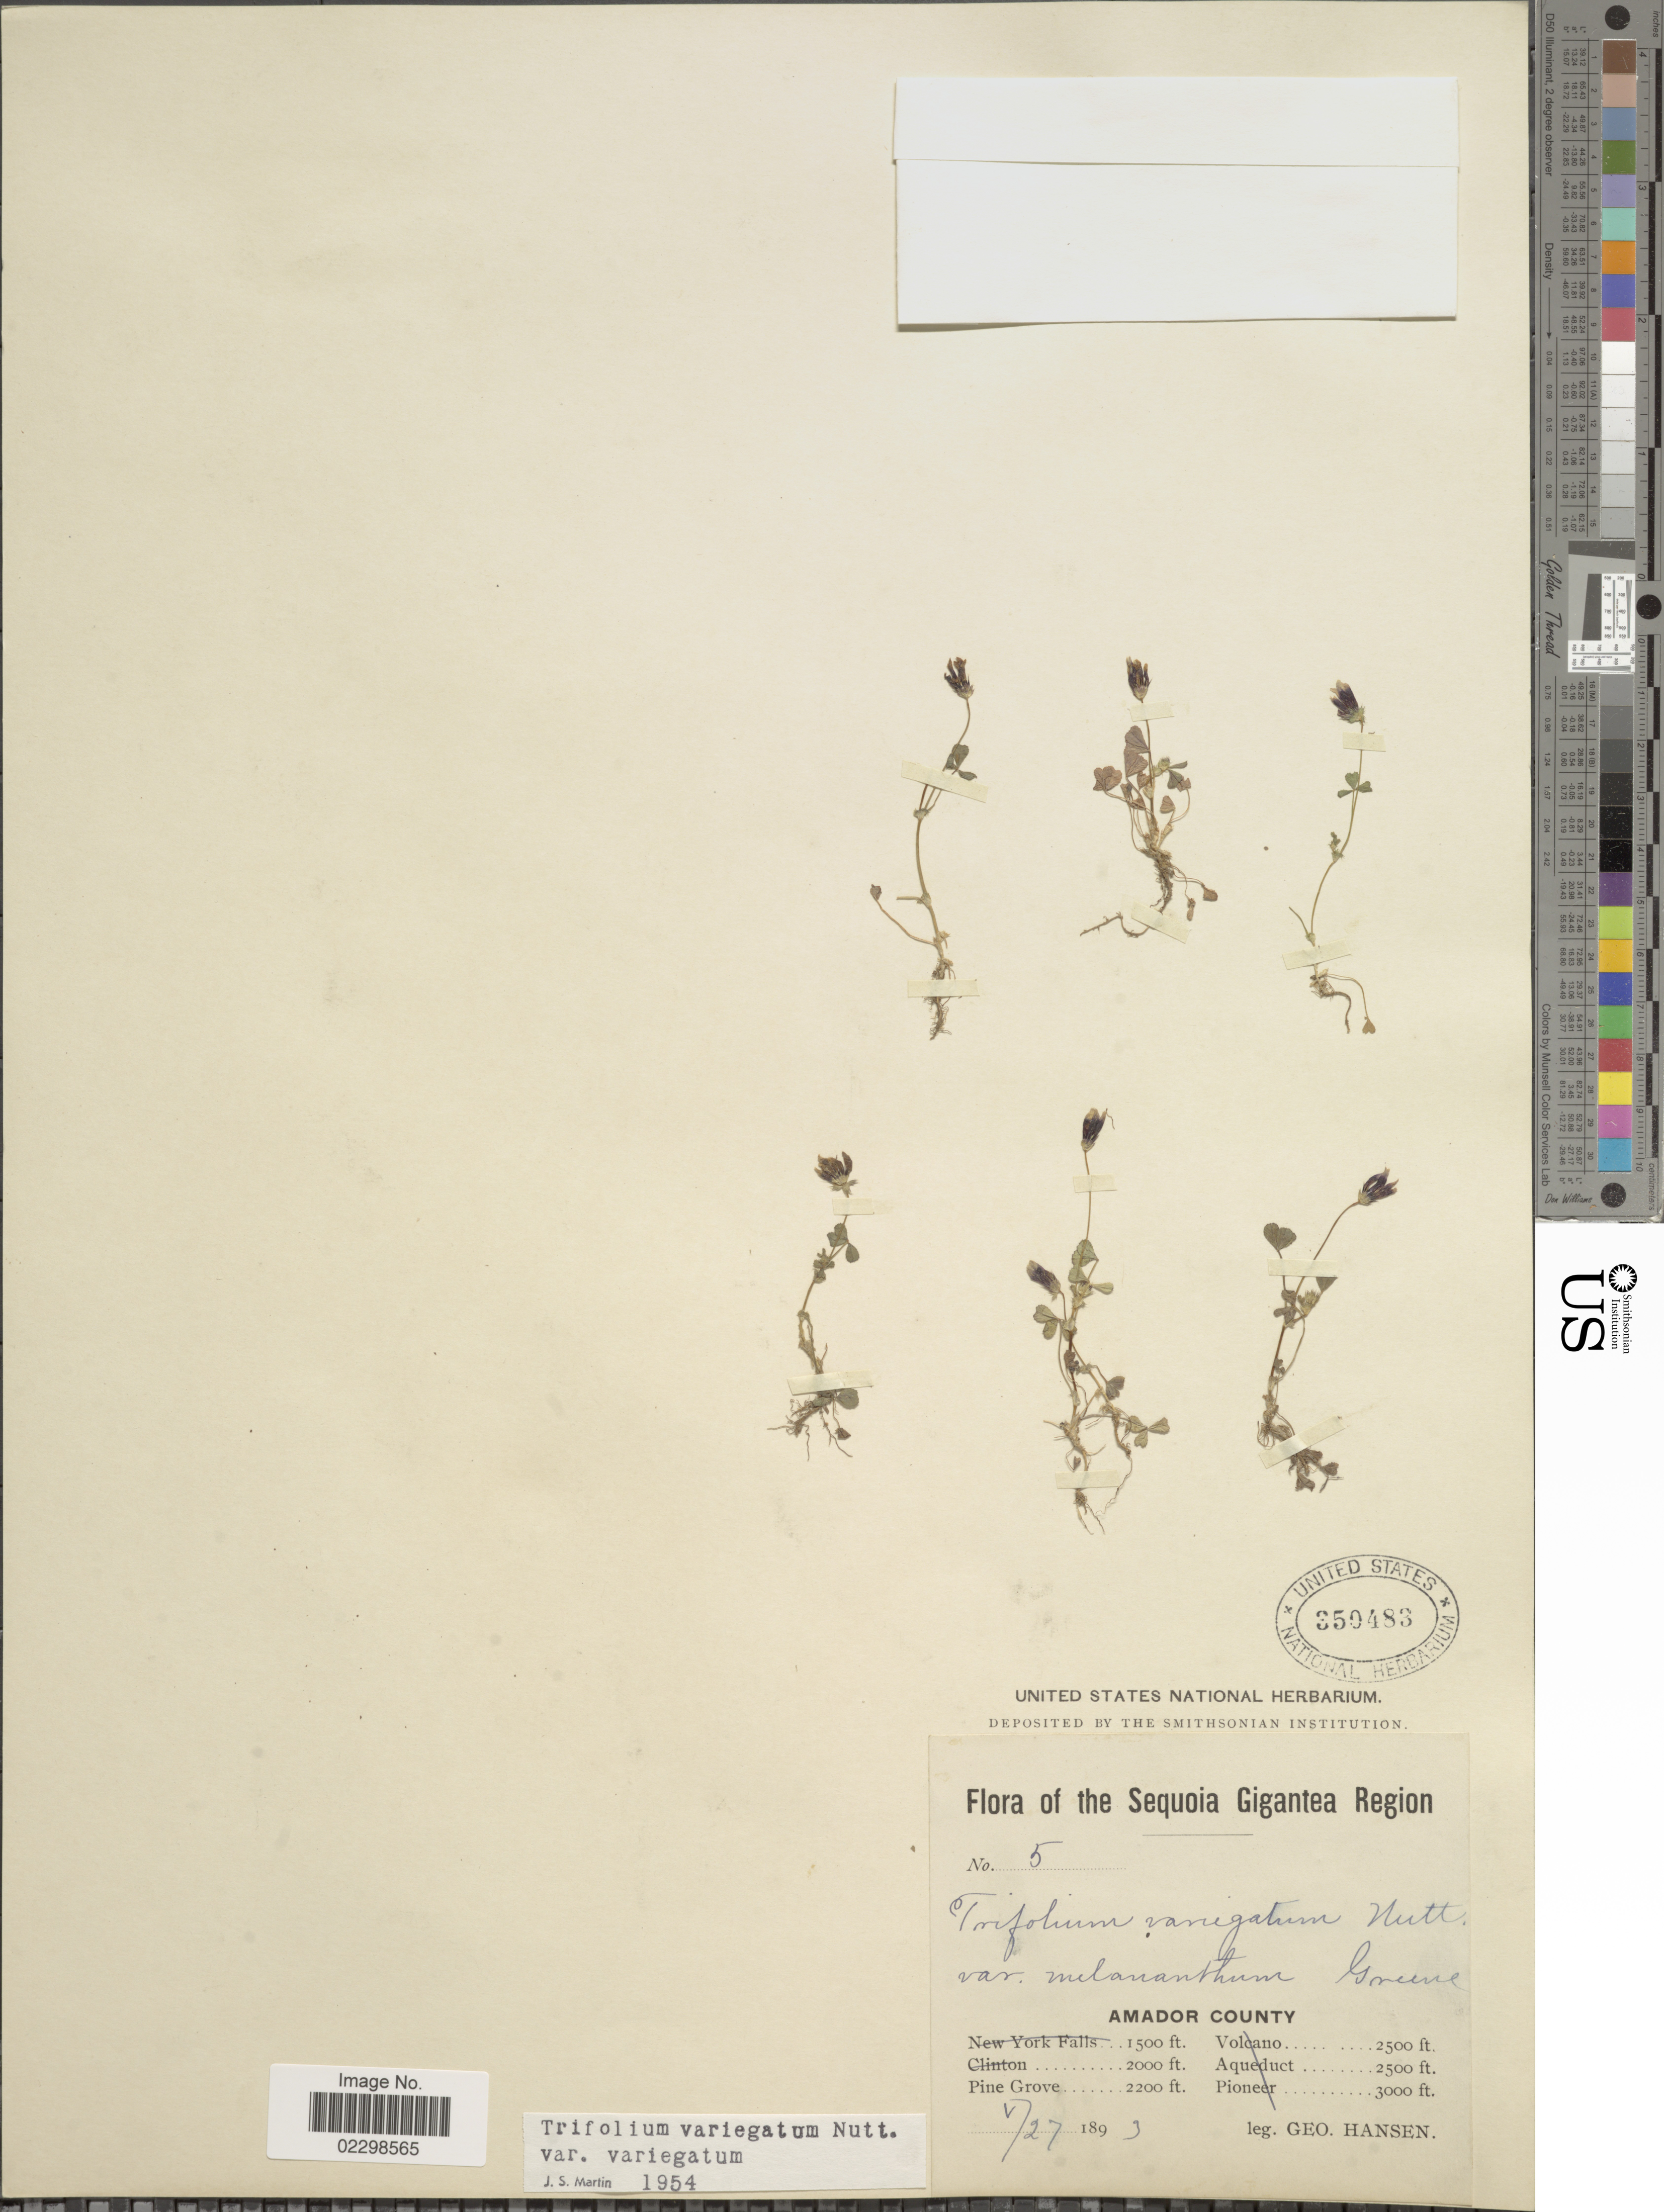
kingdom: Plantae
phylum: Tracheophyta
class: Magnoliopsida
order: Fabales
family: Fabaceae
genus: Trifolium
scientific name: Trifolium variegatum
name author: Nutt.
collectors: G. Hansen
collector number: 5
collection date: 1893-05-27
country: United States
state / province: California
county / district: Amador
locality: Sequoia Gigatea Region, Amador County, Pine Grove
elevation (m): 671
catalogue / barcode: US 350483